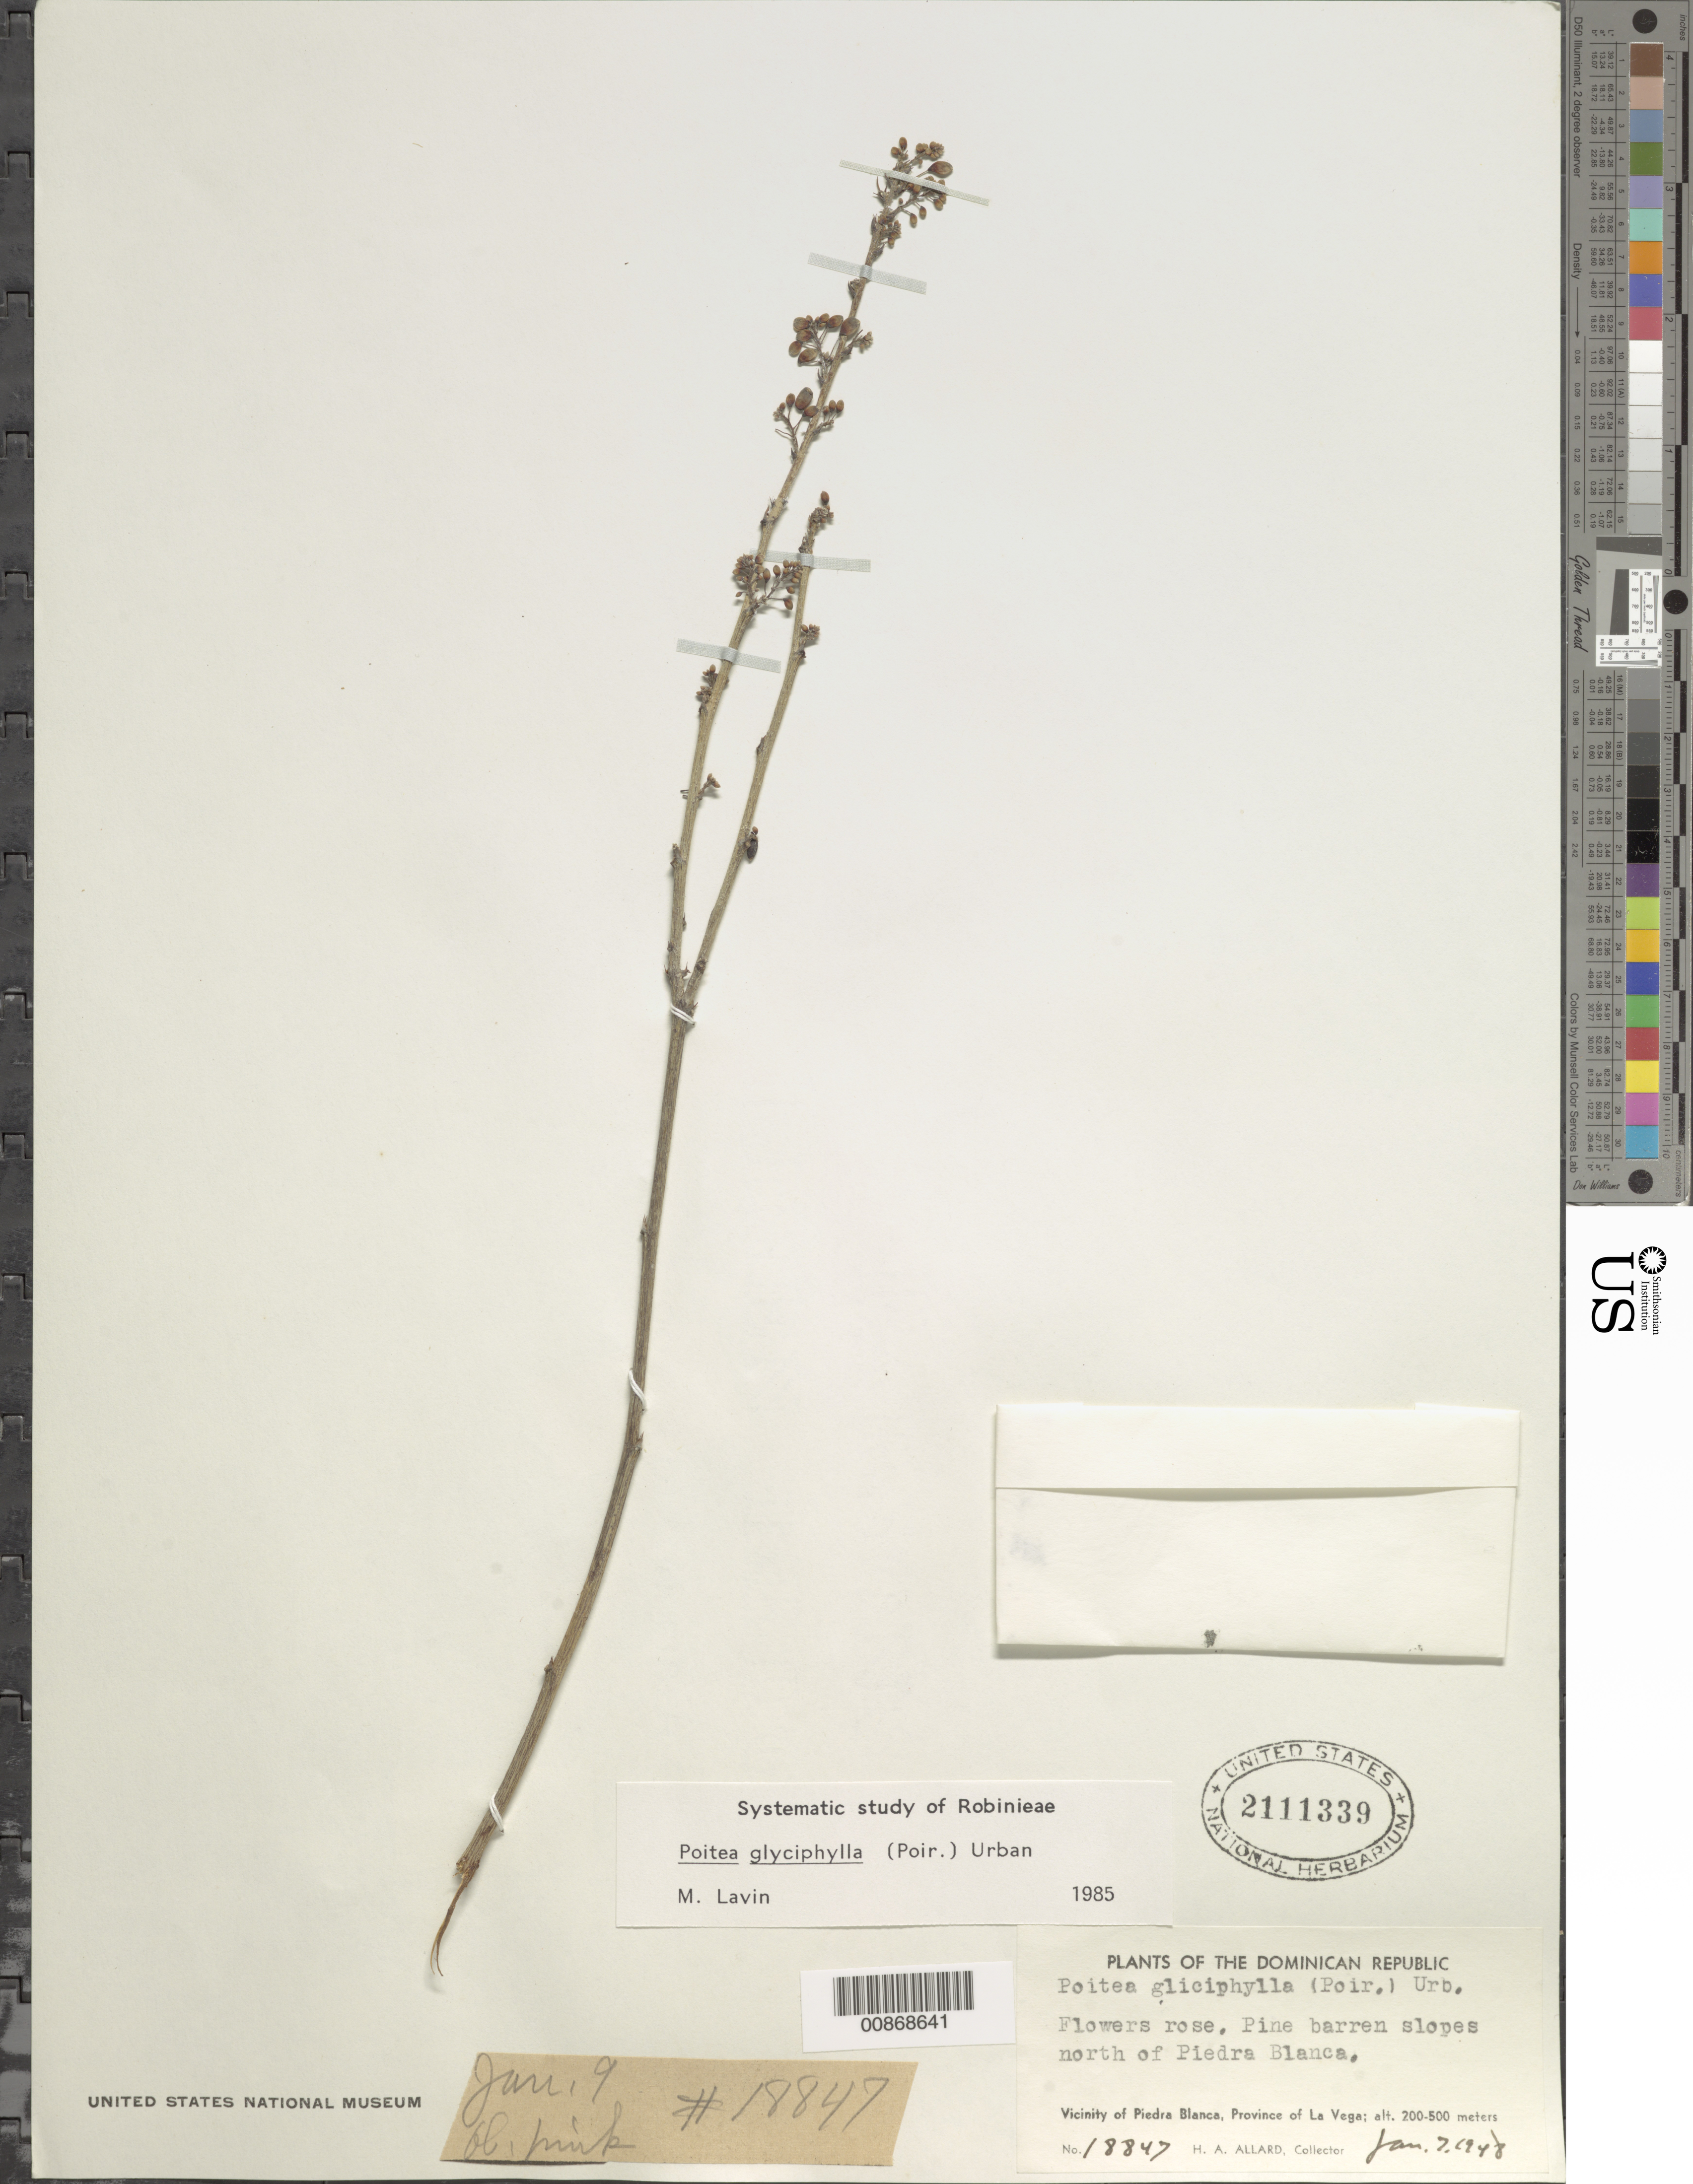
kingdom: Plantae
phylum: Tracheophyta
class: Magnoliopsida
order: Fabales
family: Fabaceae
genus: Poitea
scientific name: Poitea glyciphylla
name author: (Poir.) Urb.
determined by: Lavin, M.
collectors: H. A. Allard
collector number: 18847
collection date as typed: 07 Jan 1948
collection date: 1948-01-07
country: Dominican Republic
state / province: La Vega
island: Hispaniola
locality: North of Piedra Blanca.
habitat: Pine barren slopes.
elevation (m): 200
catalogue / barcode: US 2111339